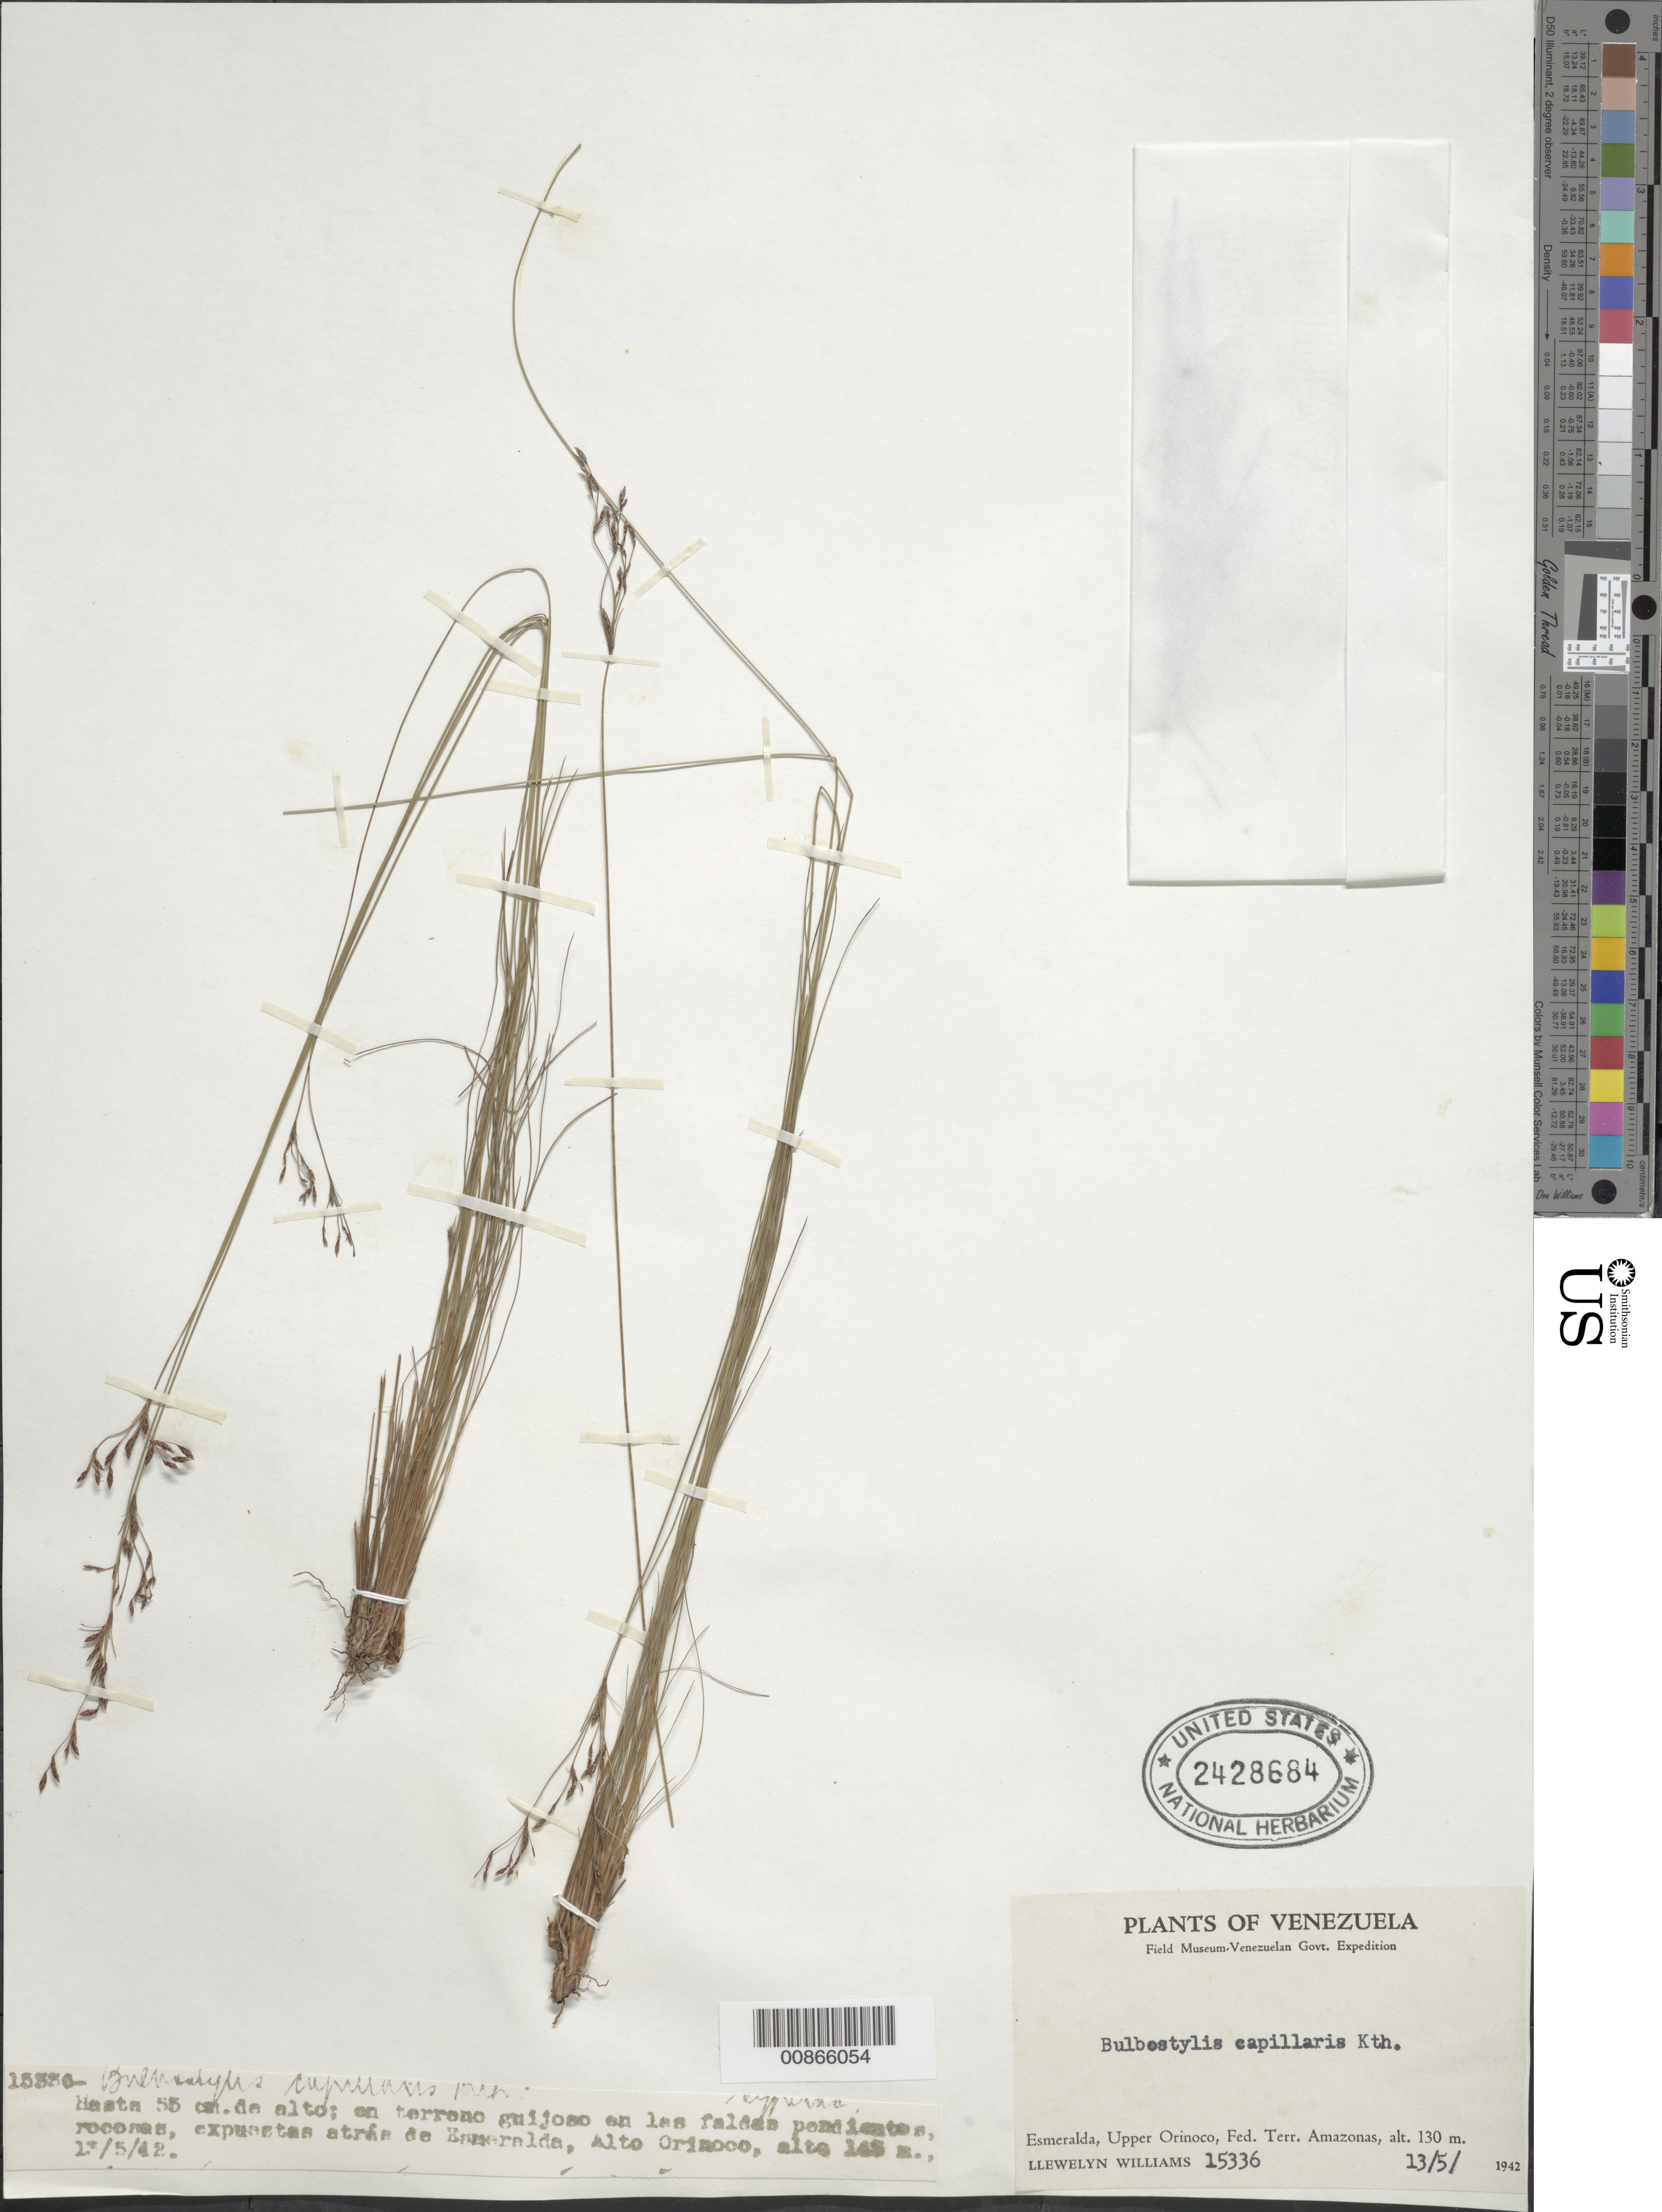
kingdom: Plantae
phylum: Tracheophyta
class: Liliopsida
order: Poales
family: Cyperaceae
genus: Bulbostylis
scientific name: Bulbostylis circinata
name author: (Kunth) C.B. Clarke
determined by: Maciel-Silva, J. F.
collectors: Ll. Williams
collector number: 15336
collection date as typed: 13-May-42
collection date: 1942-05-13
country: Venezuela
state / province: Amazonas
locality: Esmeralda, Alto Orinoco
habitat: Terreno guijoso en las faldas pendimentes, rococas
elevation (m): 143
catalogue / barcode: US 2428684